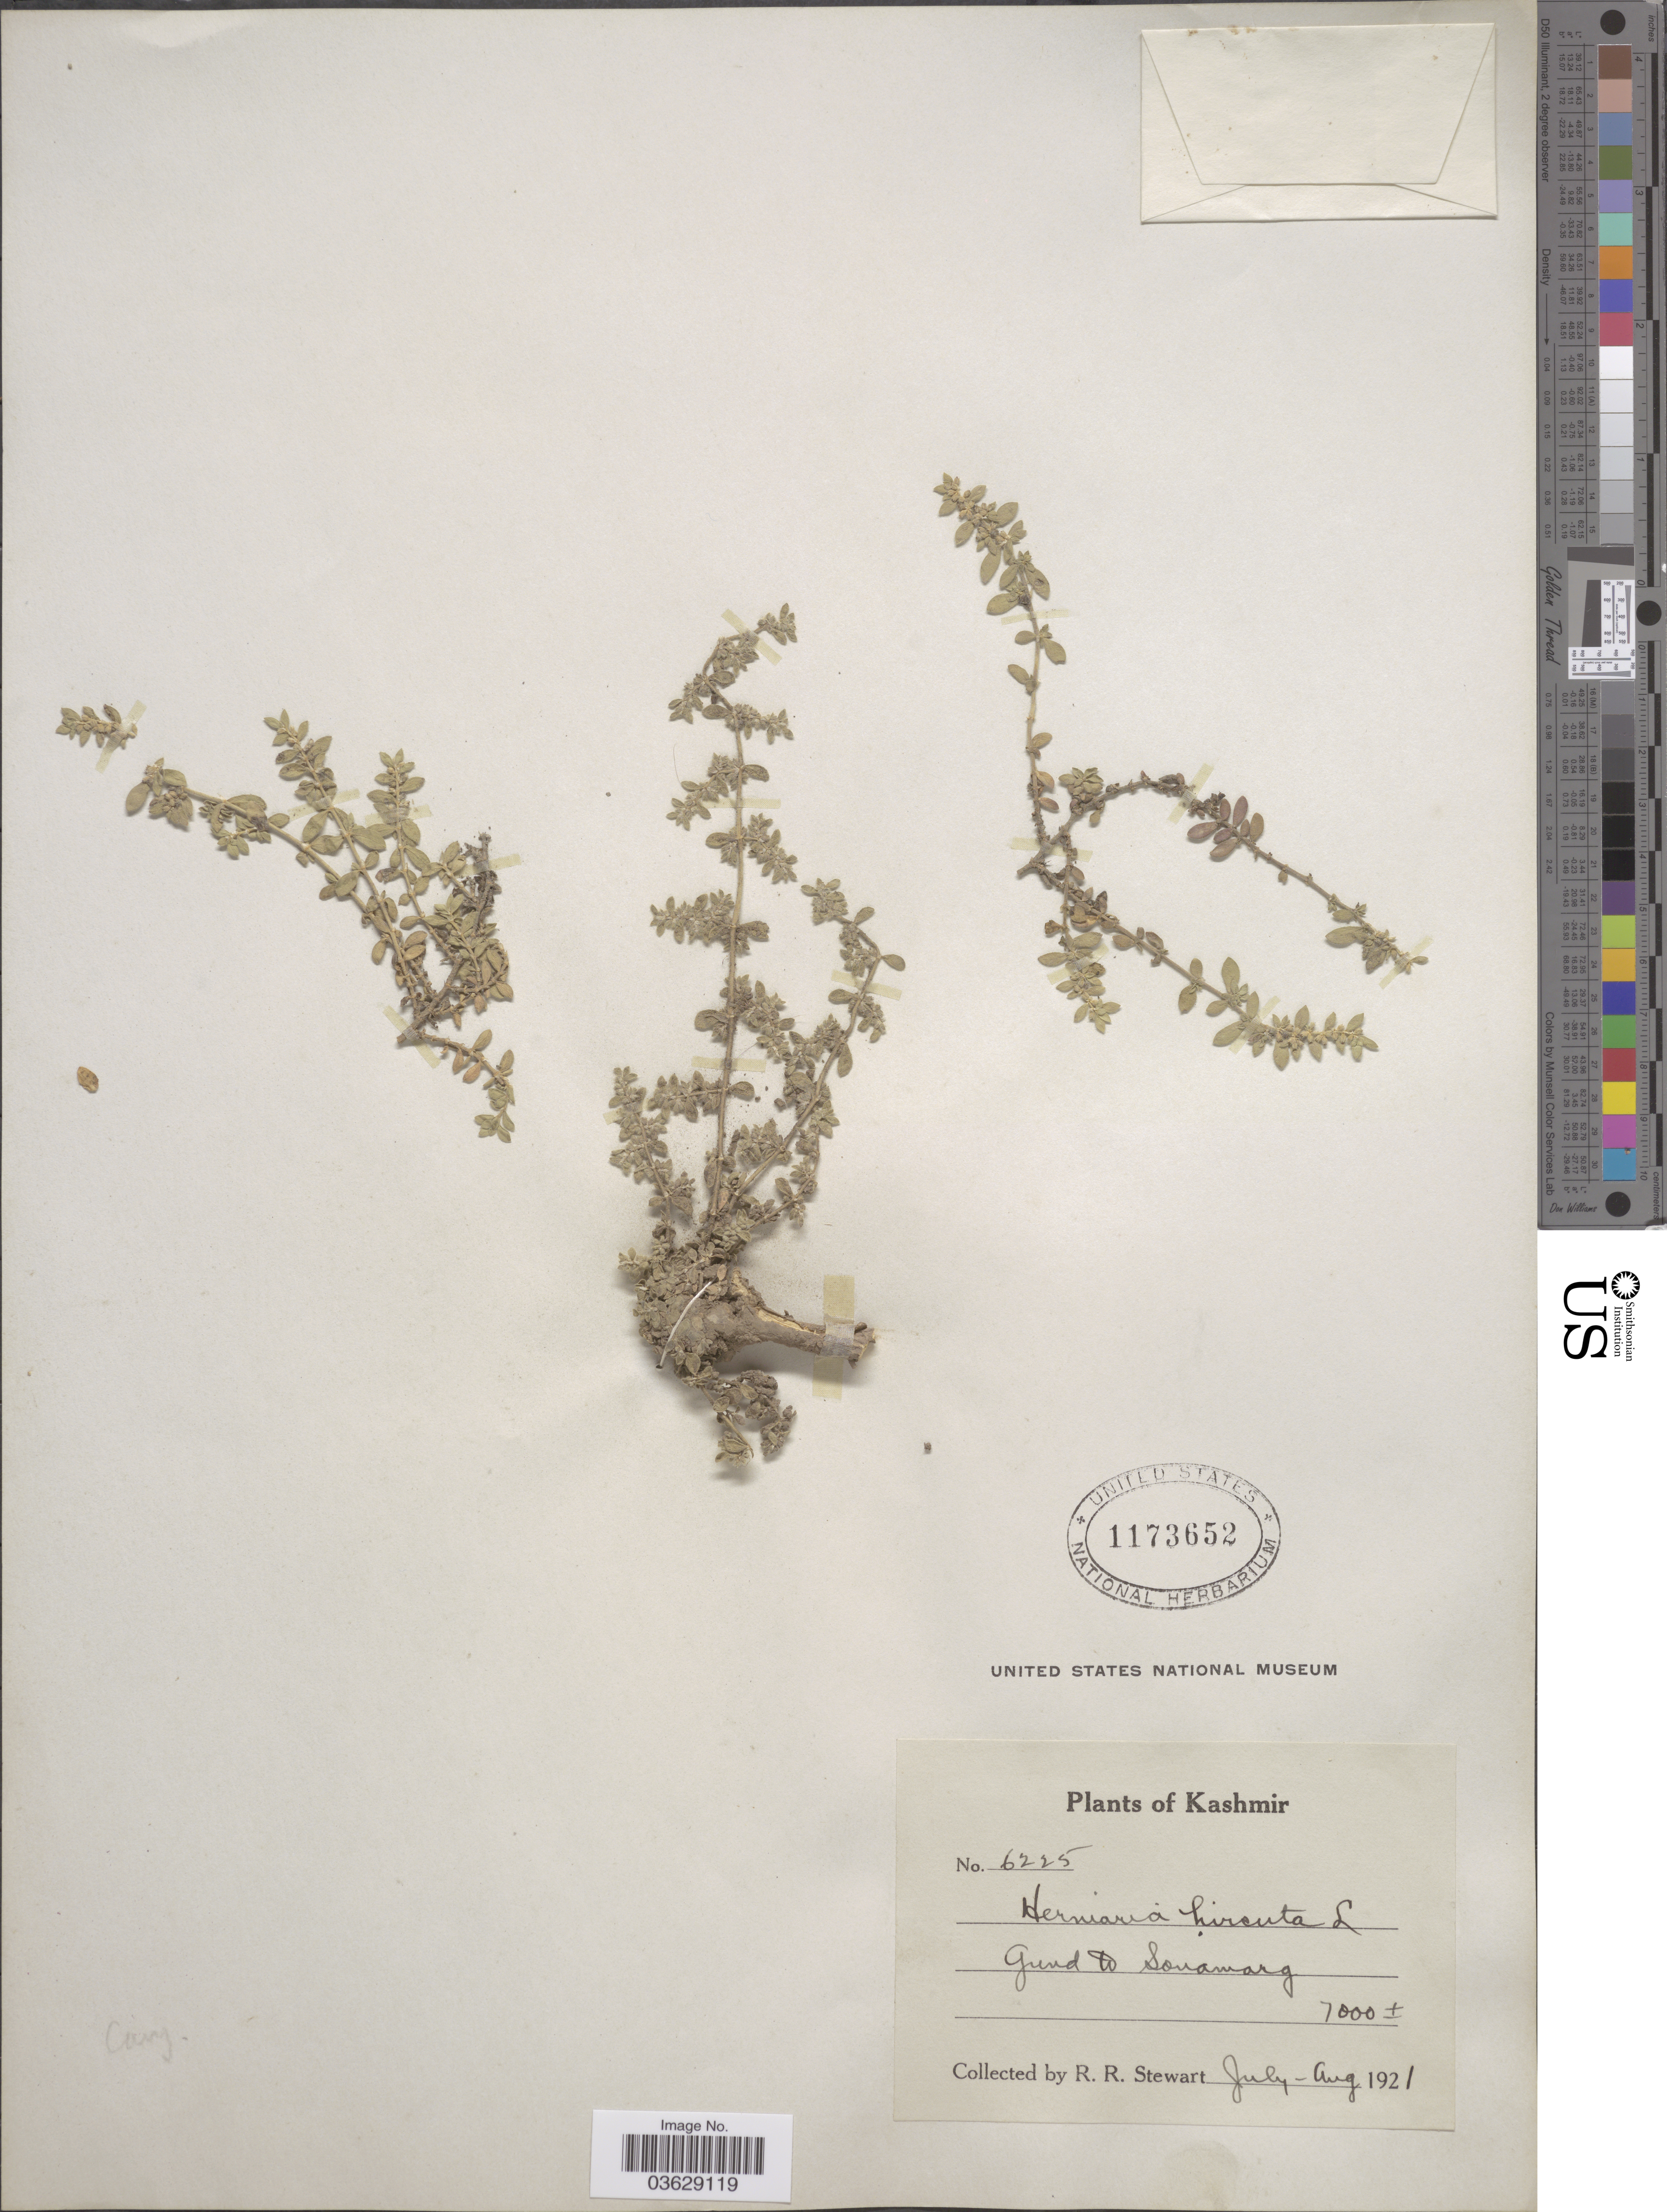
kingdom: Plantae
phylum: Tracheophyta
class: Magnoliopsida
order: Caryophyllales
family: Caryophyllaceae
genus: Herniaria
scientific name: Herniaria hirsuta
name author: L.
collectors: R. Stewart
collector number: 6225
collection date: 1921-07/1921-08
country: India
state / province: Jammu and Kashmir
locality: Kashmir. Gund to Sonamarg.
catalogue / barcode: US 1173652